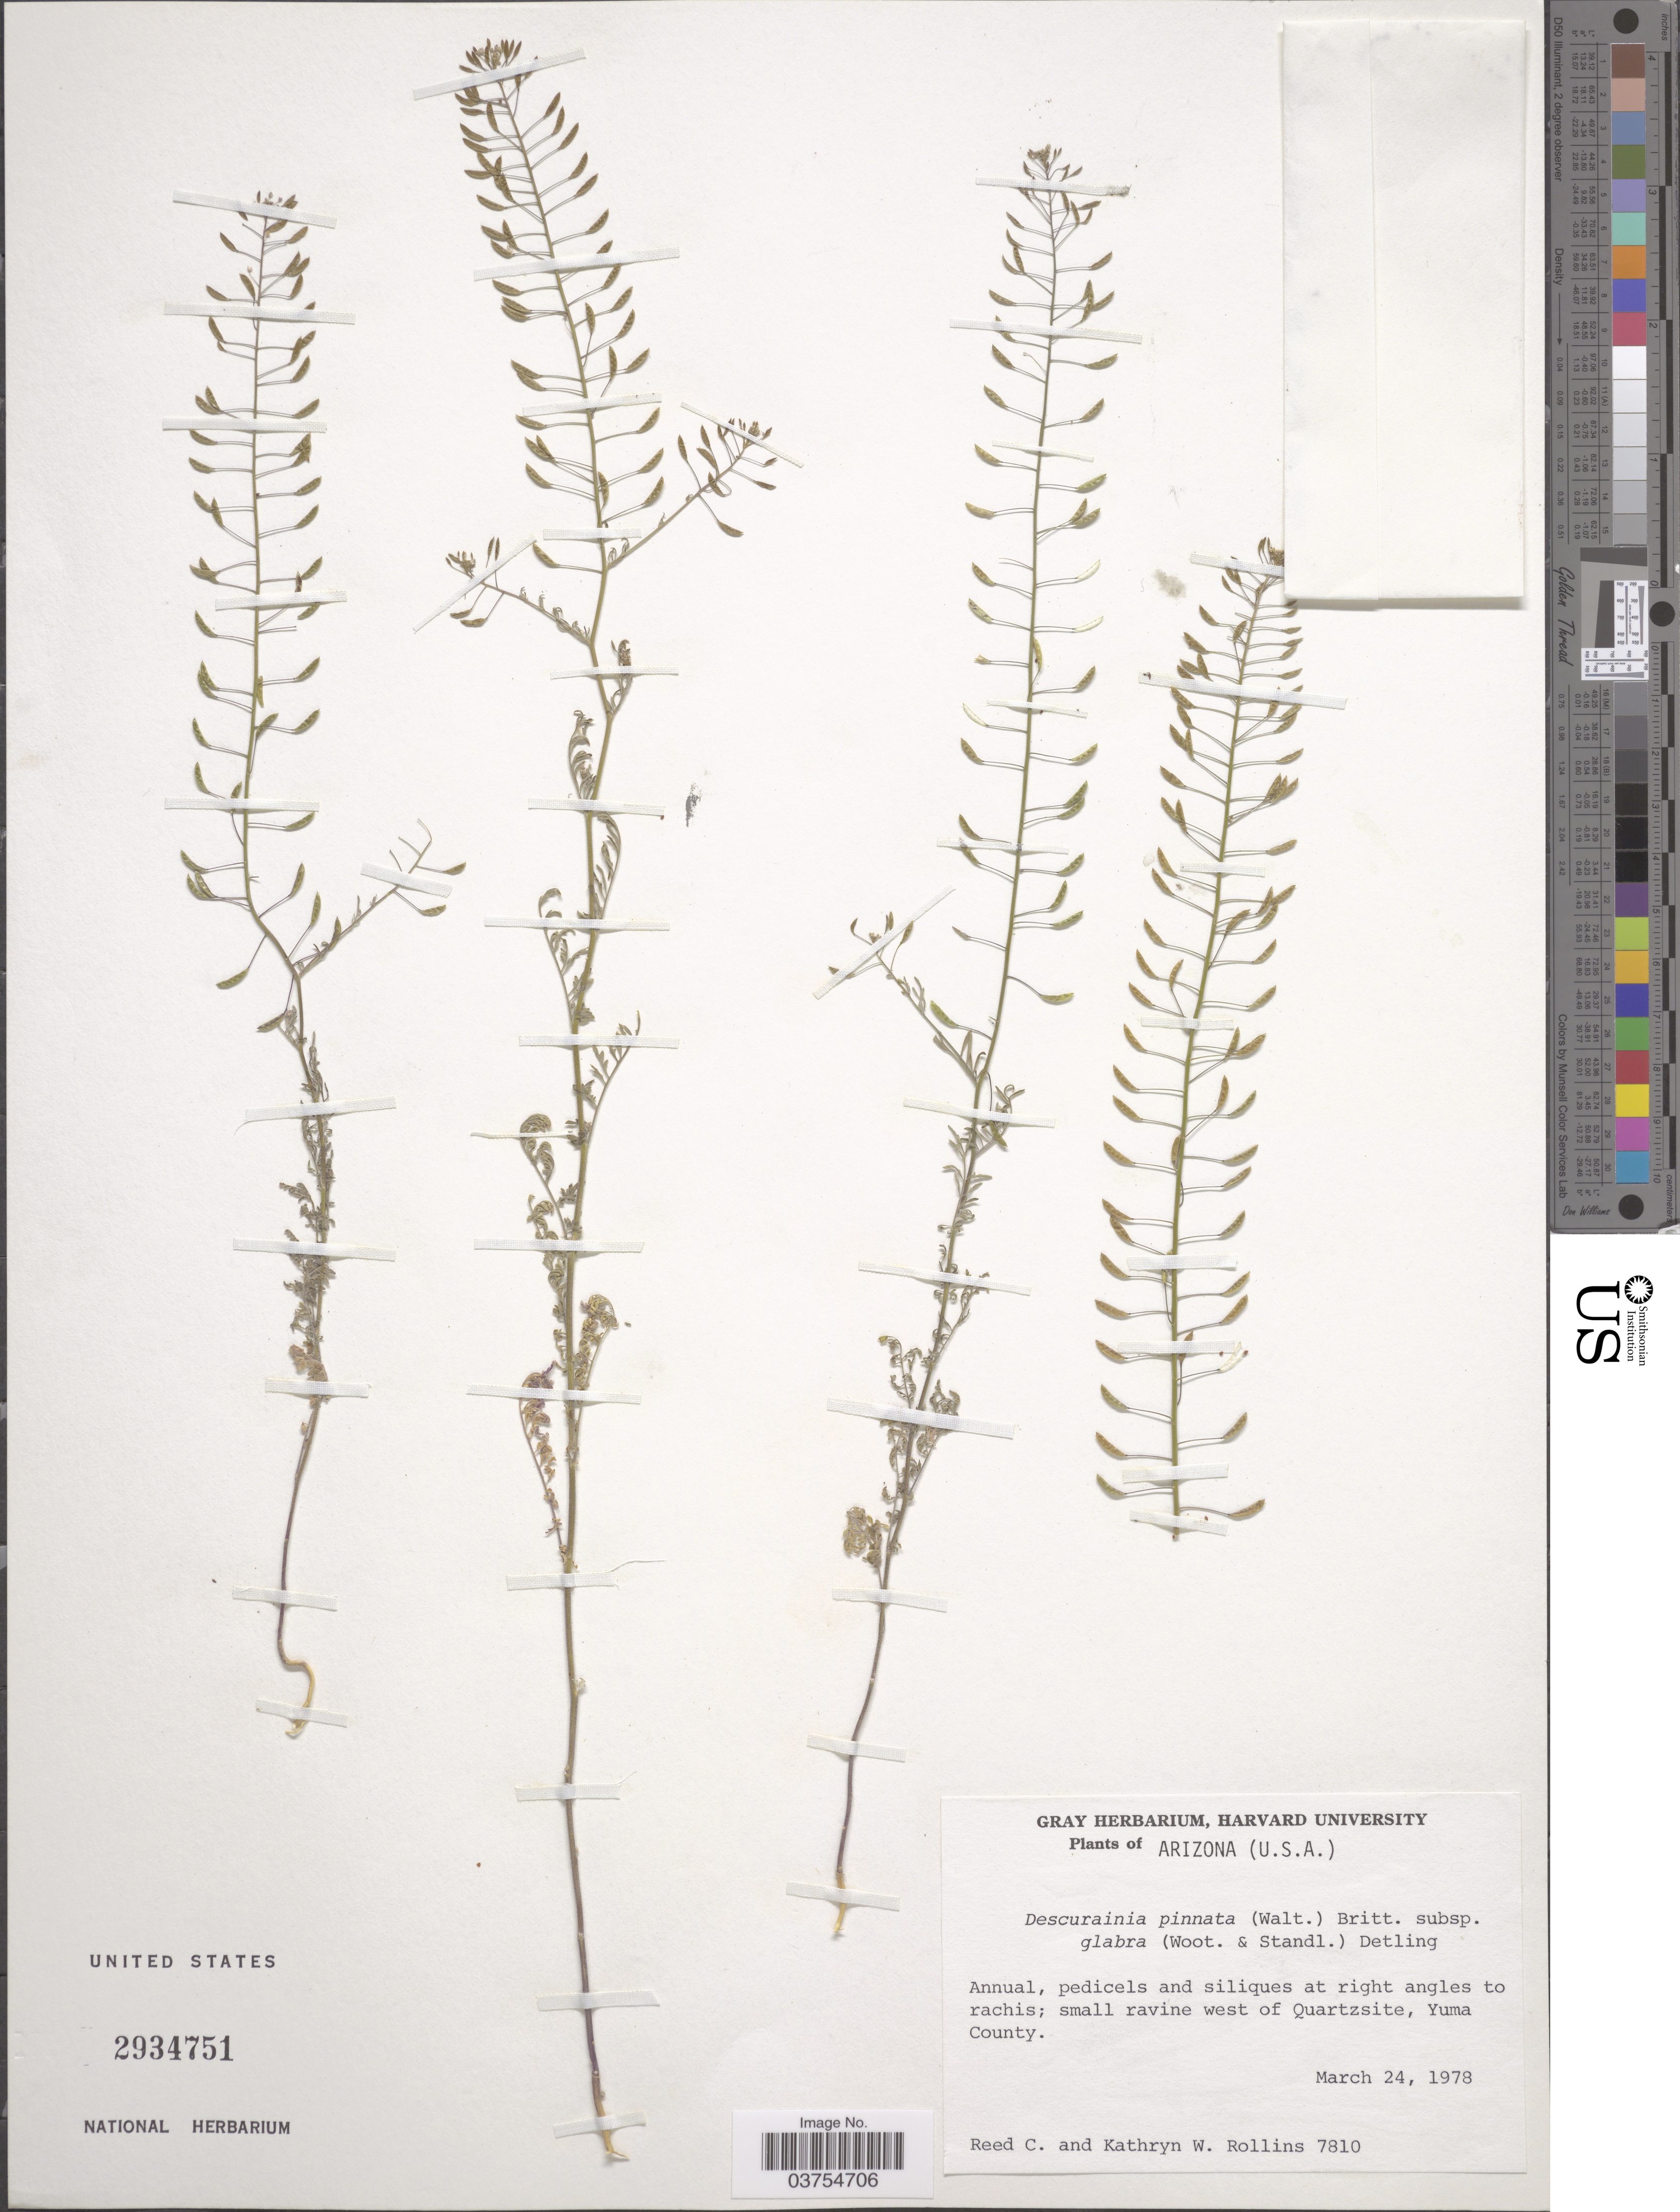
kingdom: Plantae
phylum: Tracheophyta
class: Magnoliopsida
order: Brassicales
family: Brassicaceae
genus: Descurainia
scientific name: Descurainia pinnata subsp. glabra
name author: (Wooton & Standl.) Detling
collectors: R. C. Rollins & K. W. Rollins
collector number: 7810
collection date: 1978-03-24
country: United States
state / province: Arizona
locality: Small ravine west of Quartzsite, Yuma County.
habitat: small ravine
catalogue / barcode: US 2934751